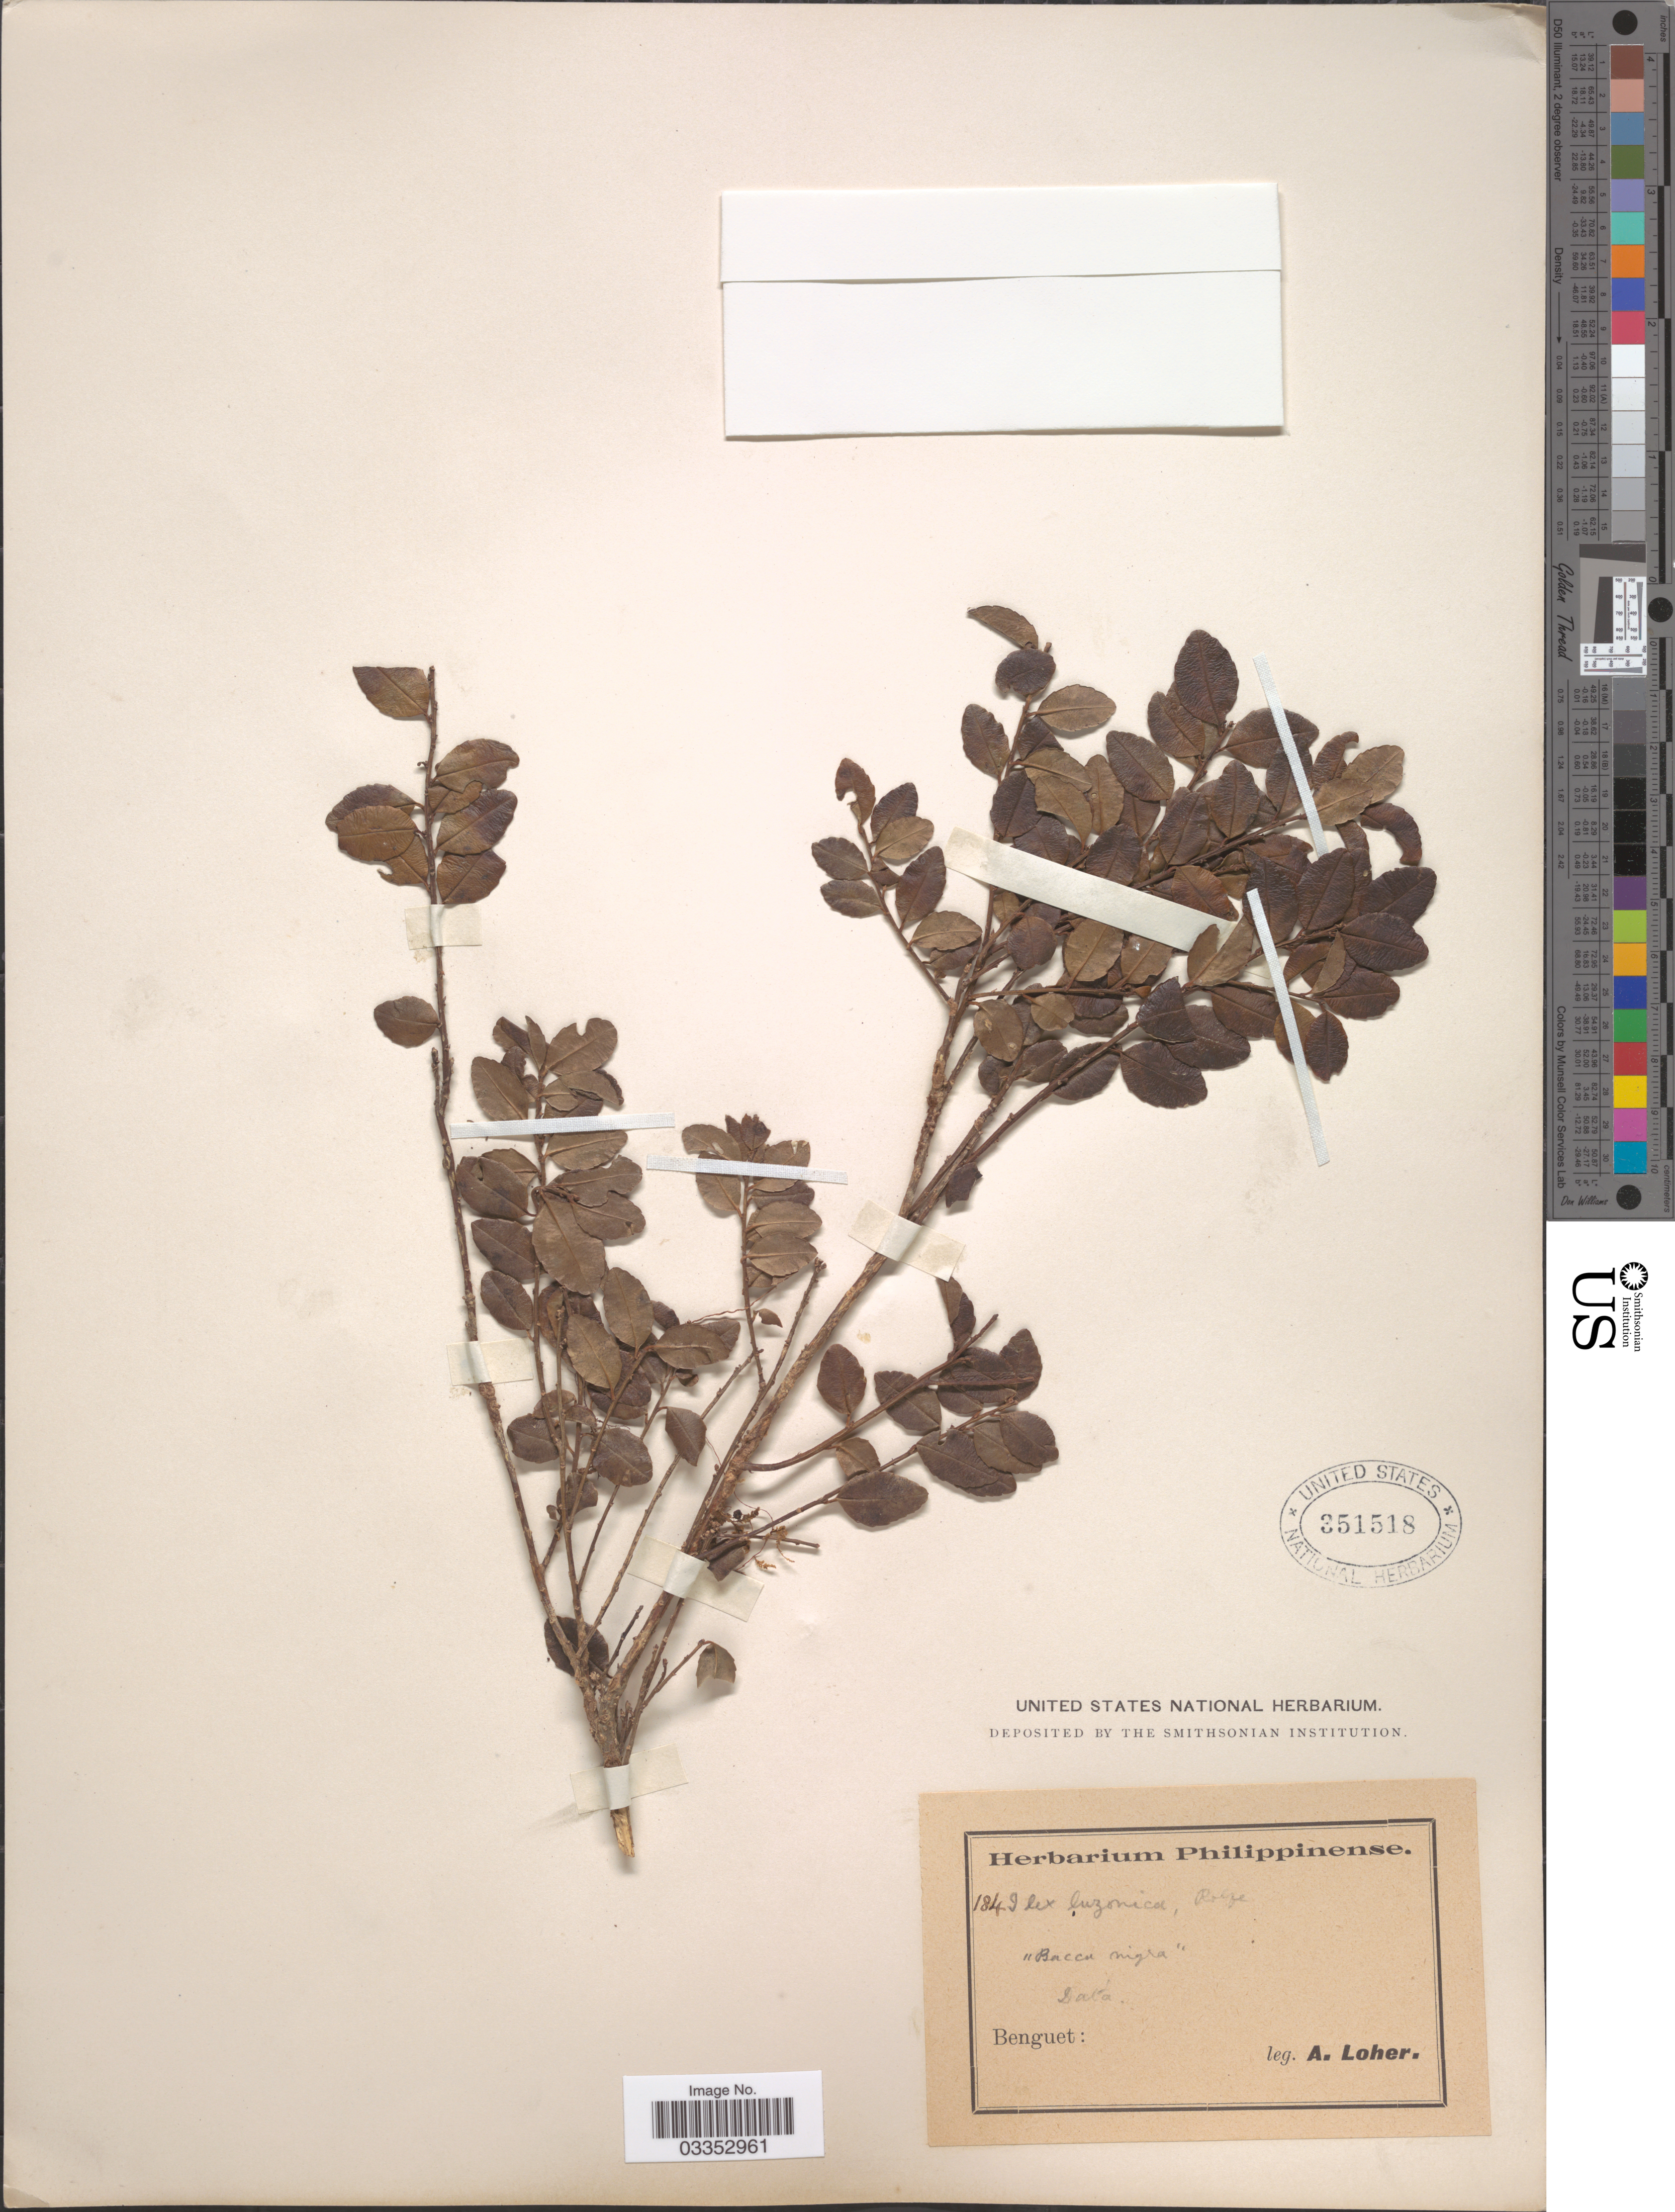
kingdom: Plantae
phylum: Tracheophyta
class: Magnoliopsida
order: Aquifoliales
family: Aquifoliaceae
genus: Ilex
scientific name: Ilex luzonica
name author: Rolfe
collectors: A. Loher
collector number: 184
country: Philippines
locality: Saxa, Benguet.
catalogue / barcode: US 351518